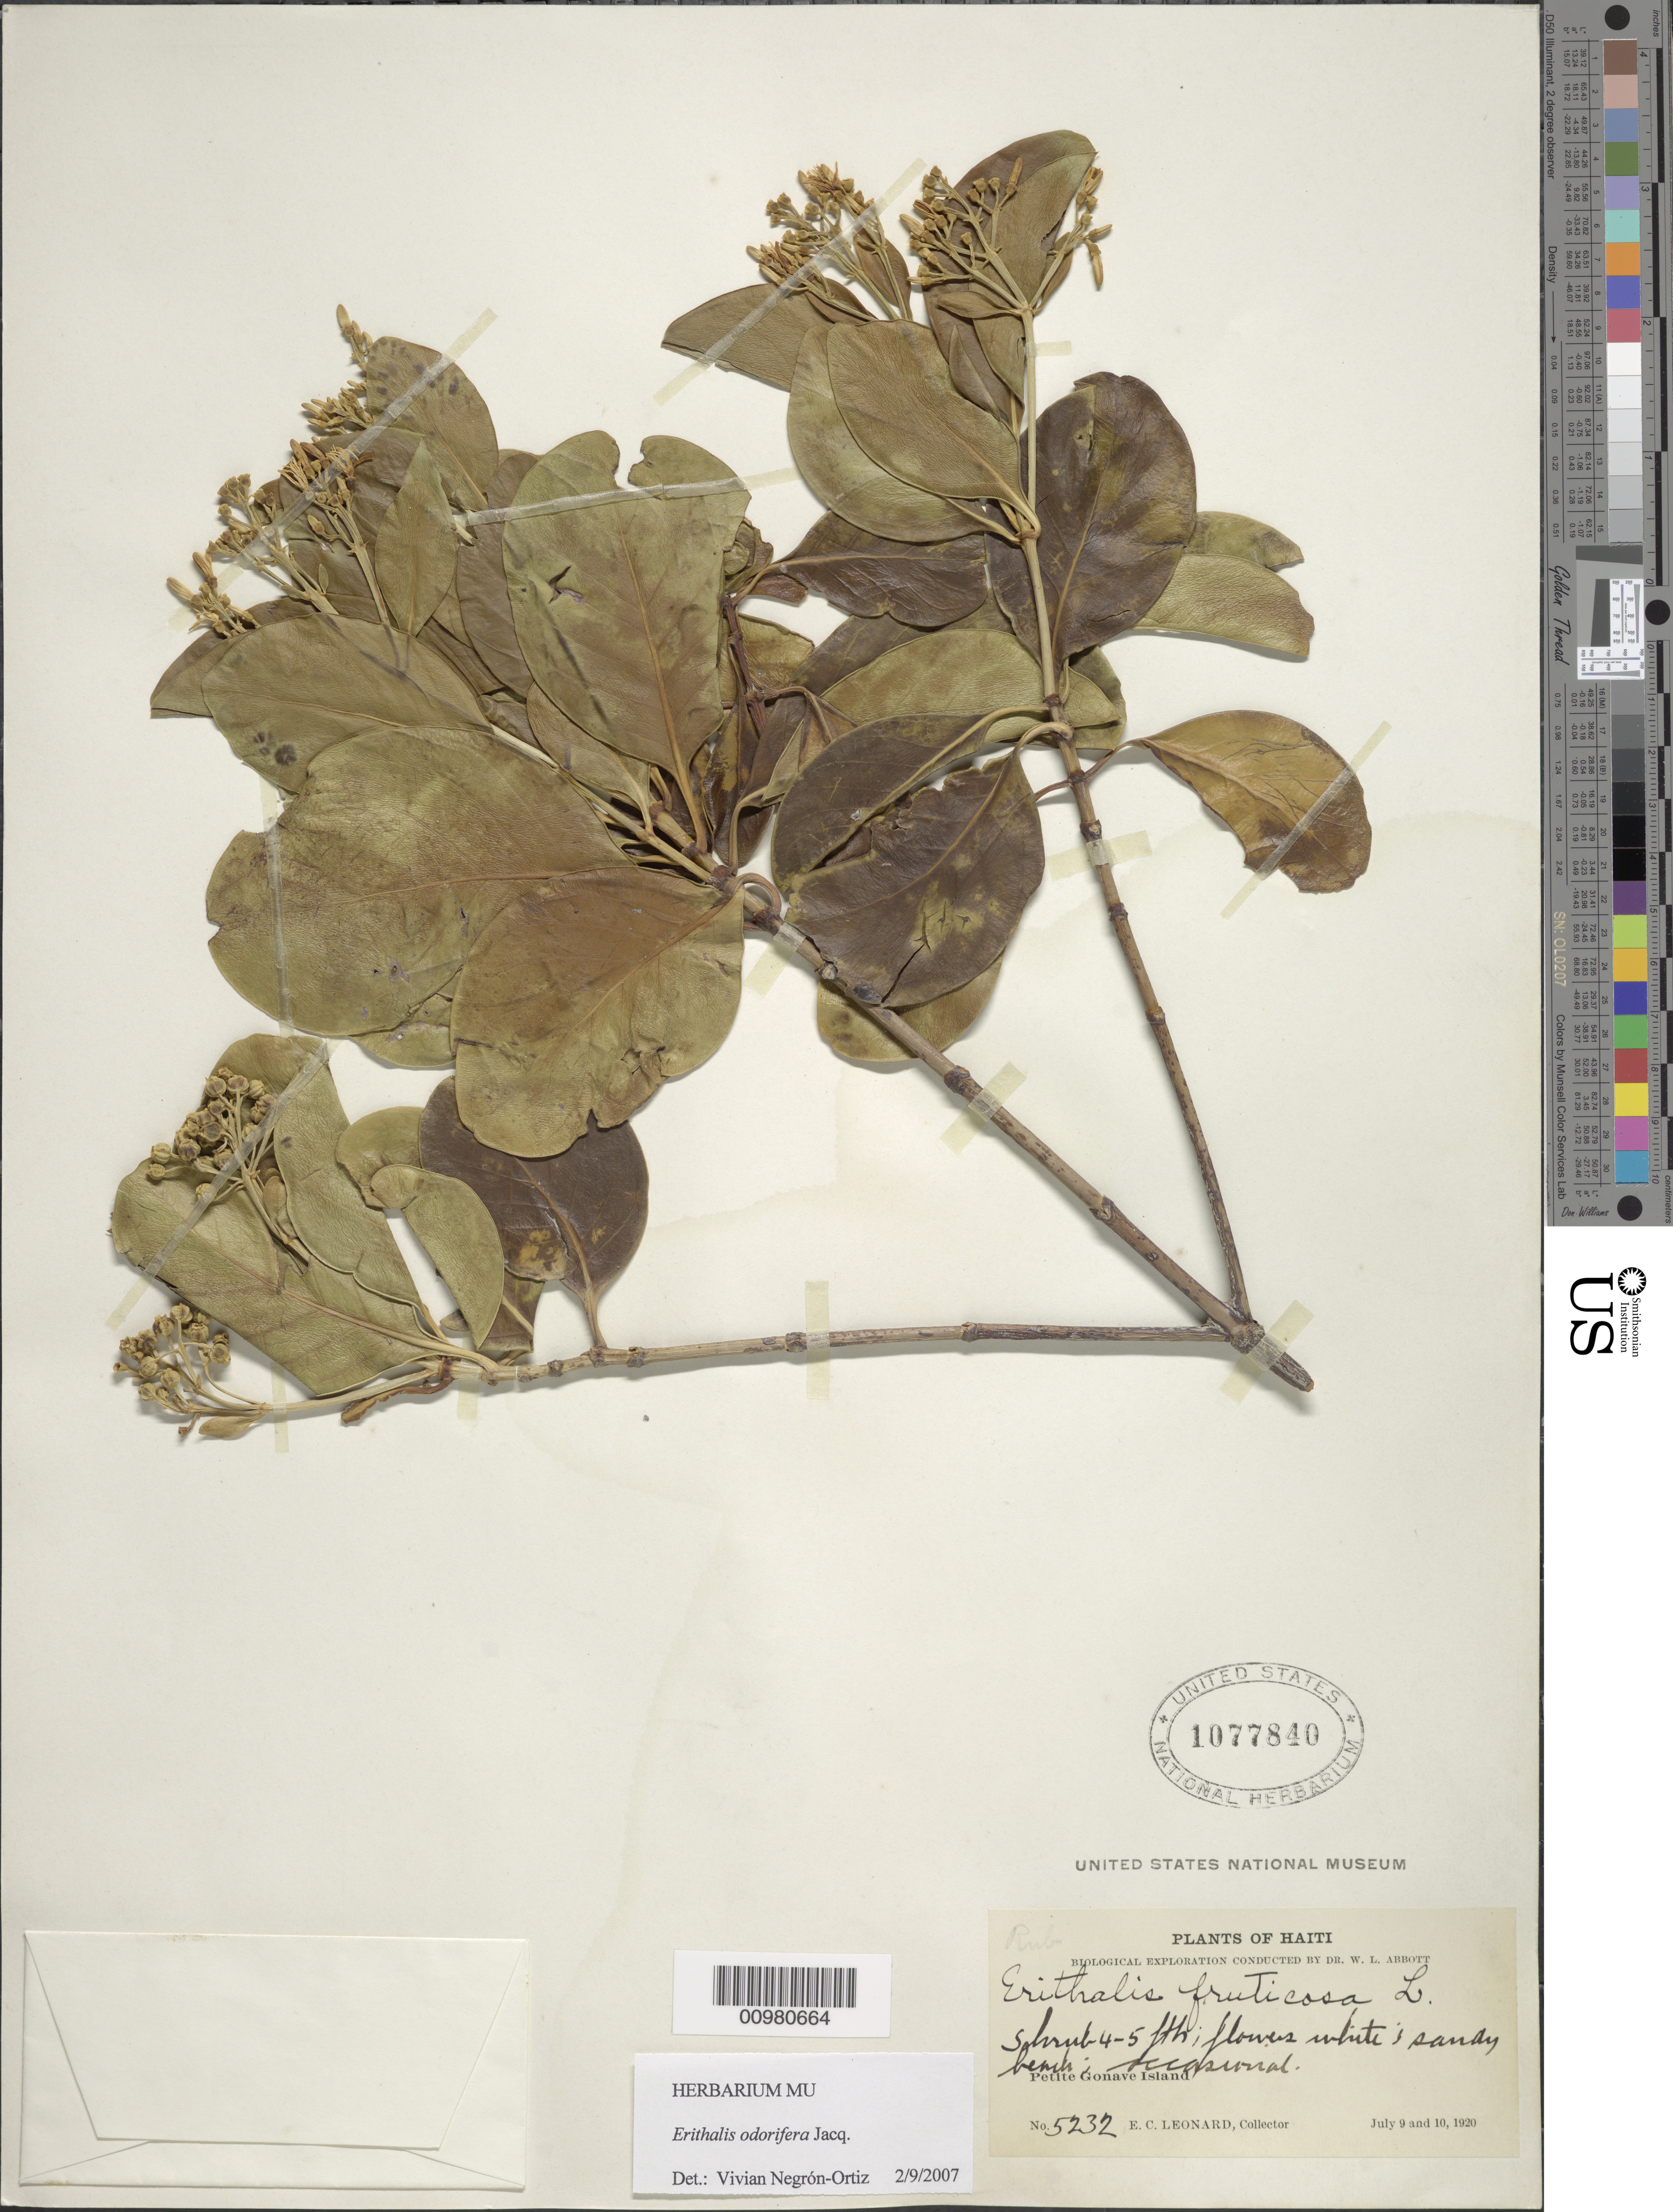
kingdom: Plantae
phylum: Tracheophyta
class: Magnoliopsida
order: Gentianales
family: Rubiaceae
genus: Erithalis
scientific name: Erithalis odorifera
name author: Jacq.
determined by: Negrón-Ortiz, V.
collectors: E. C. Leonard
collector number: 5232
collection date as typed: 09 Jul 1920 and 10 Jul 1920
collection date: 1920-07-09,1920-07-10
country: Haiti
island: Petite Gonave Island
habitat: Sandy beach.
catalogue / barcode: US 1077840